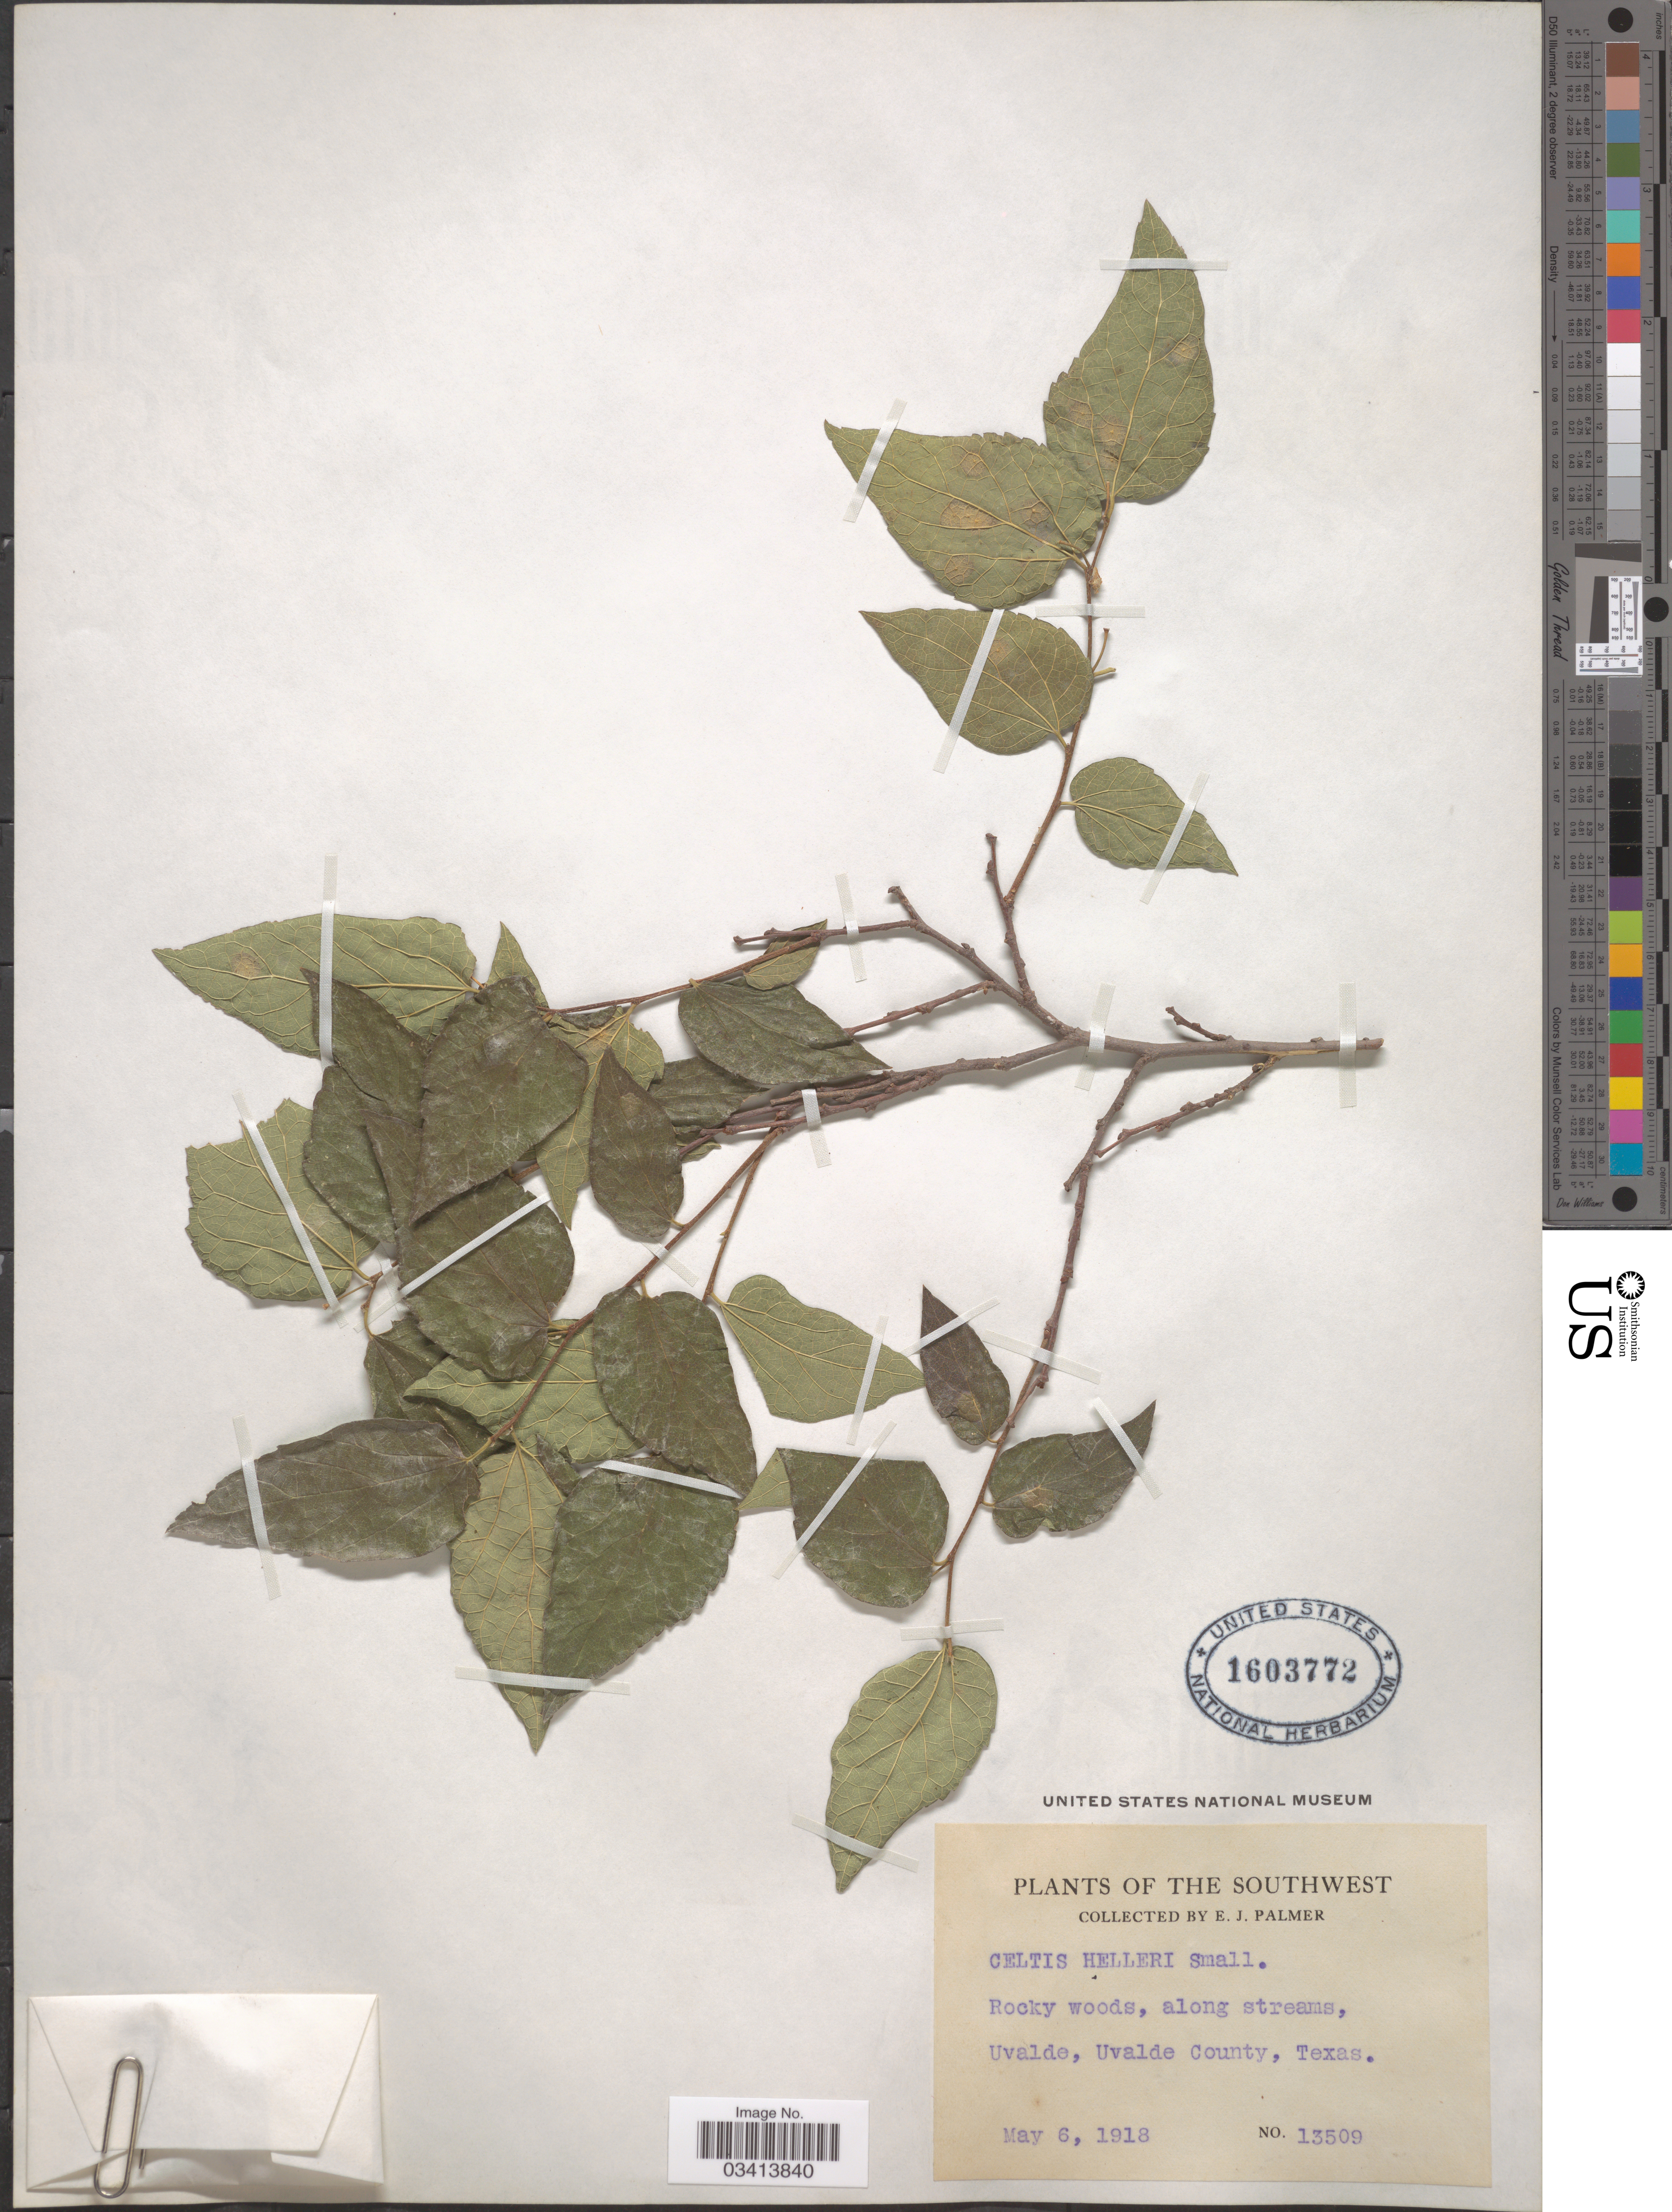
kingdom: Plantae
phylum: Tracheophyta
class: Magnoliopsida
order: Rosales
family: Cannabaceae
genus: Celtis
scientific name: Celtis lindheimeri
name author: Engelm. ex K. Koch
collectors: E. J. Palmer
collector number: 13509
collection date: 1918-05-06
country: United States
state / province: Texas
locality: Uvalde, Uvalde County.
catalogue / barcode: US 1603772